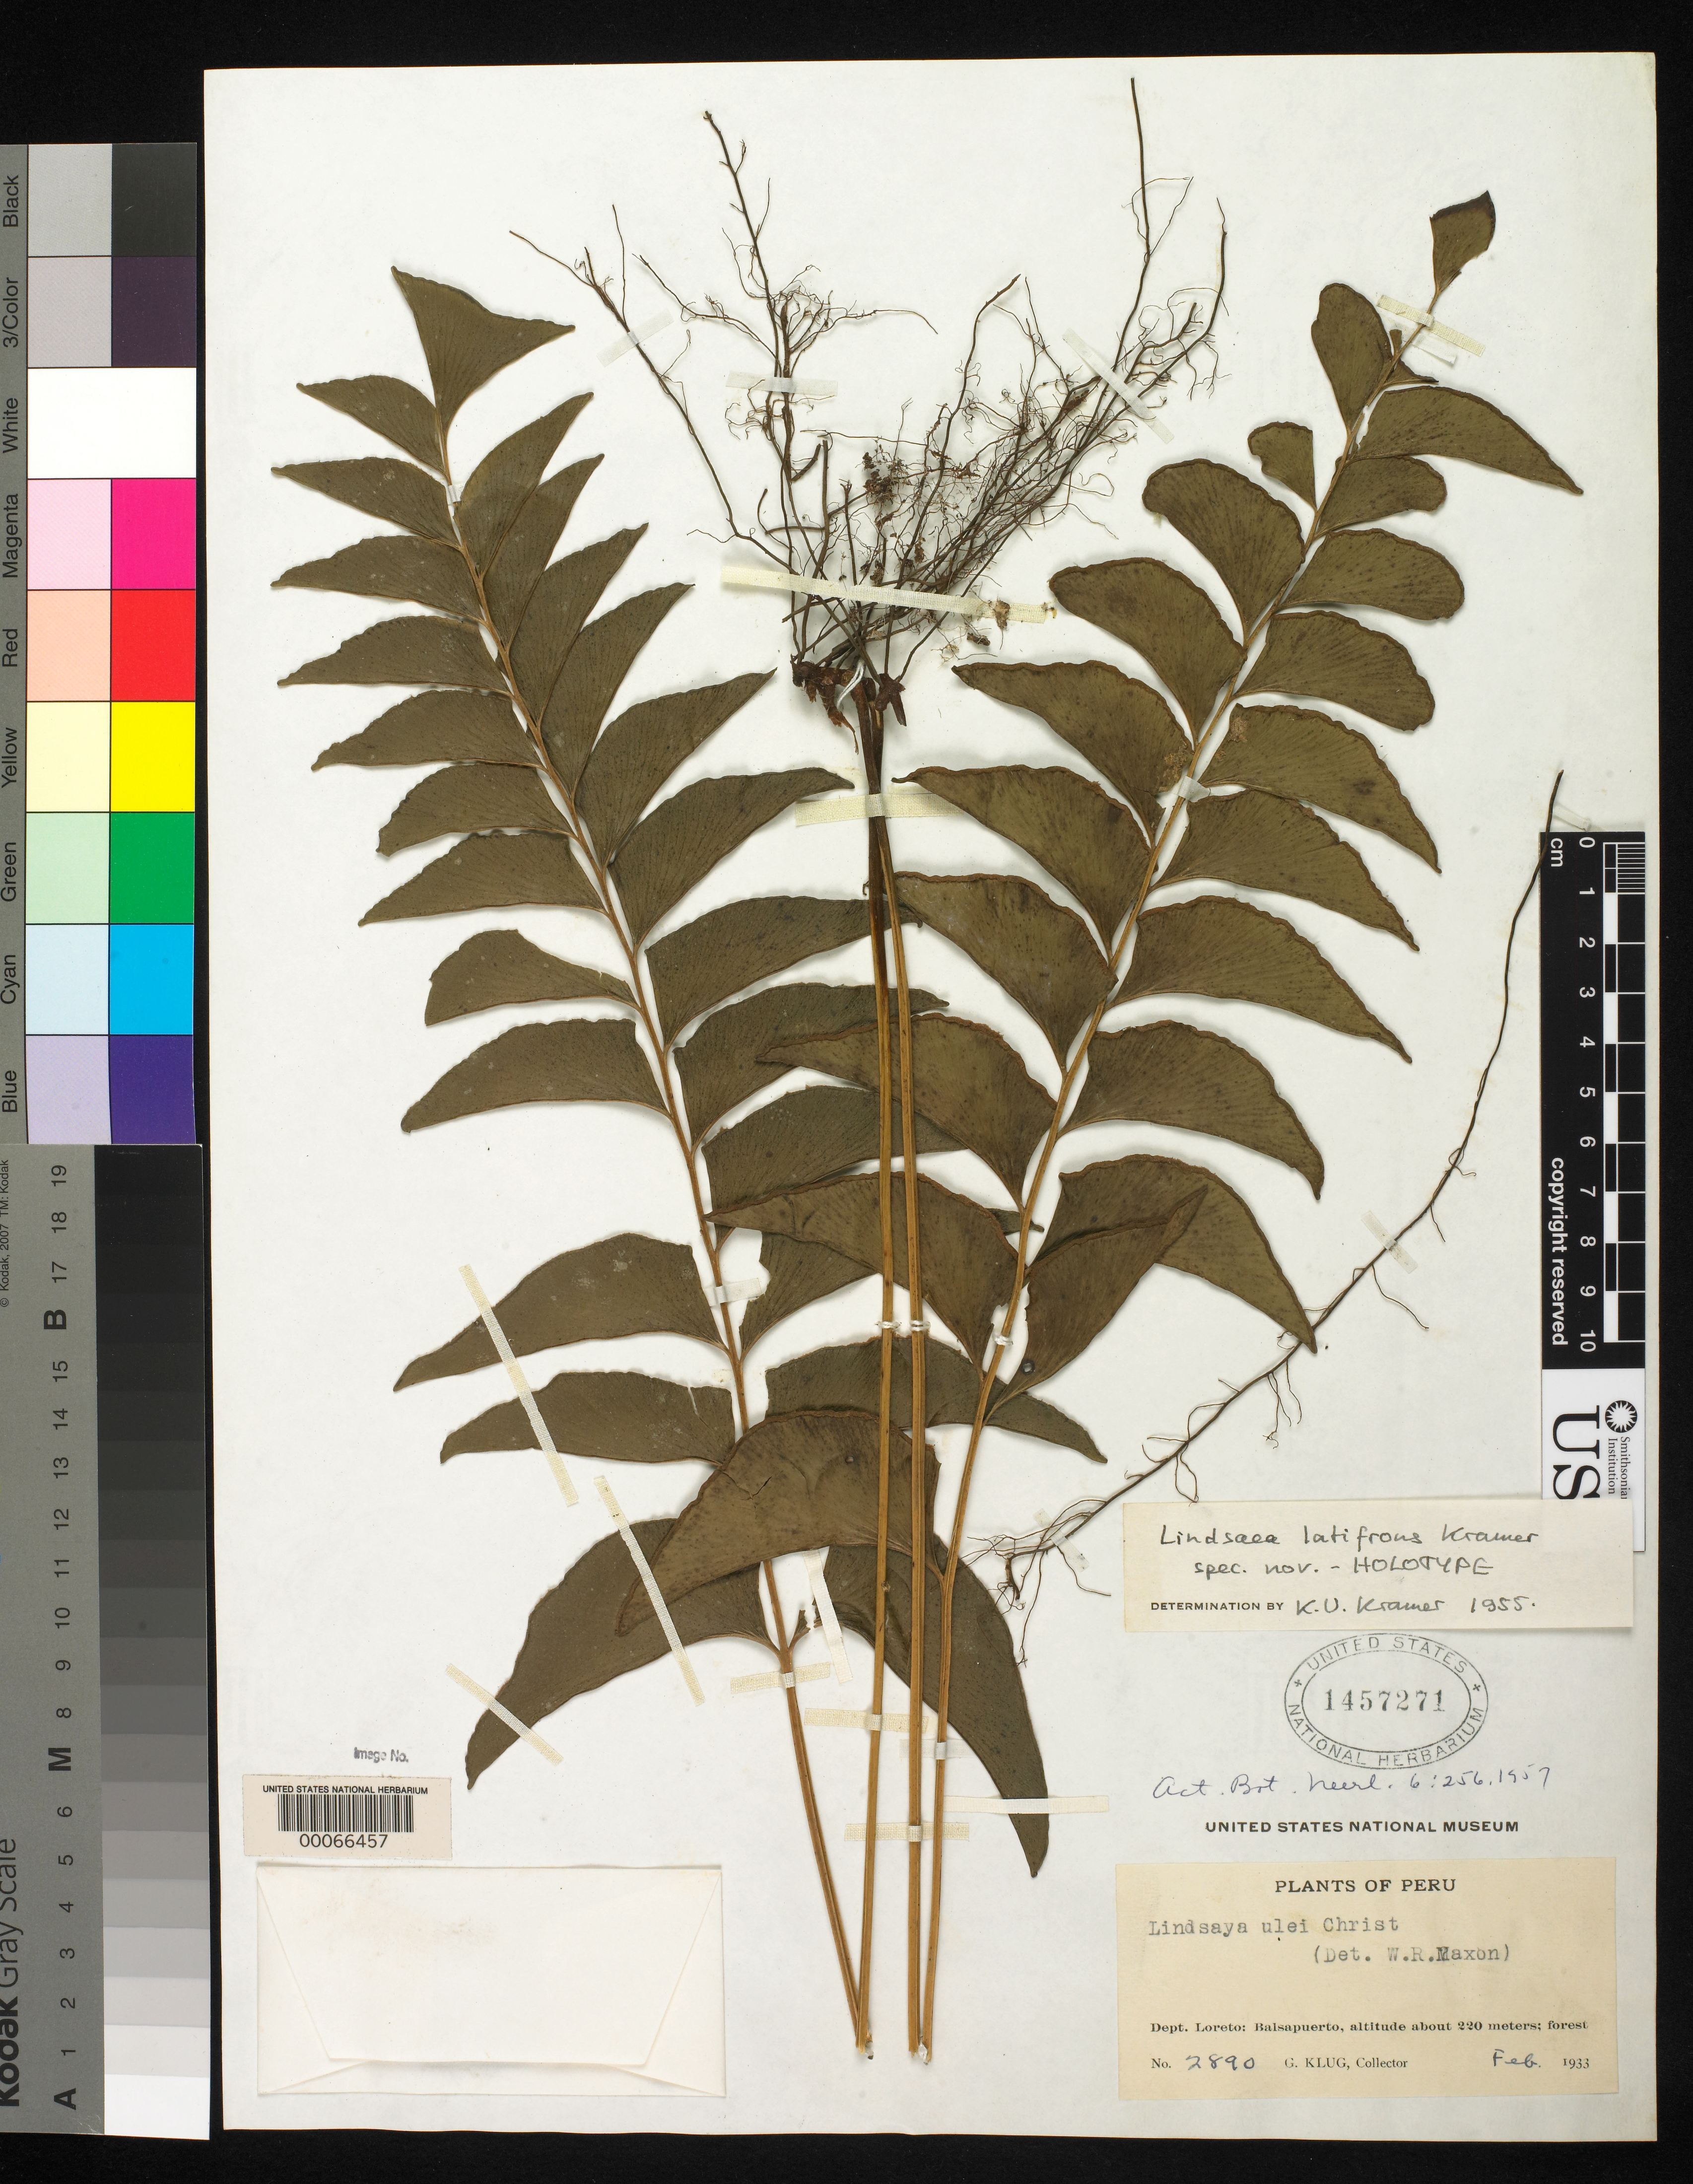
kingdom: Plantae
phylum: Tracheophyta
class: Polypodiopsida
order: Polypodiales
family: Lindsaeaceae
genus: Lindsaea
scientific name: Lindsaea latifrons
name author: K.U. Kramer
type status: Holotype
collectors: G. Klug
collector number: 2890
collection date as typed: Feb 1933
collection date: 1933-02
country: Peru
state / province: Loreto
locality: Balsapuerto.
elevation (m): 220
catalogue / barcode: US 1457271